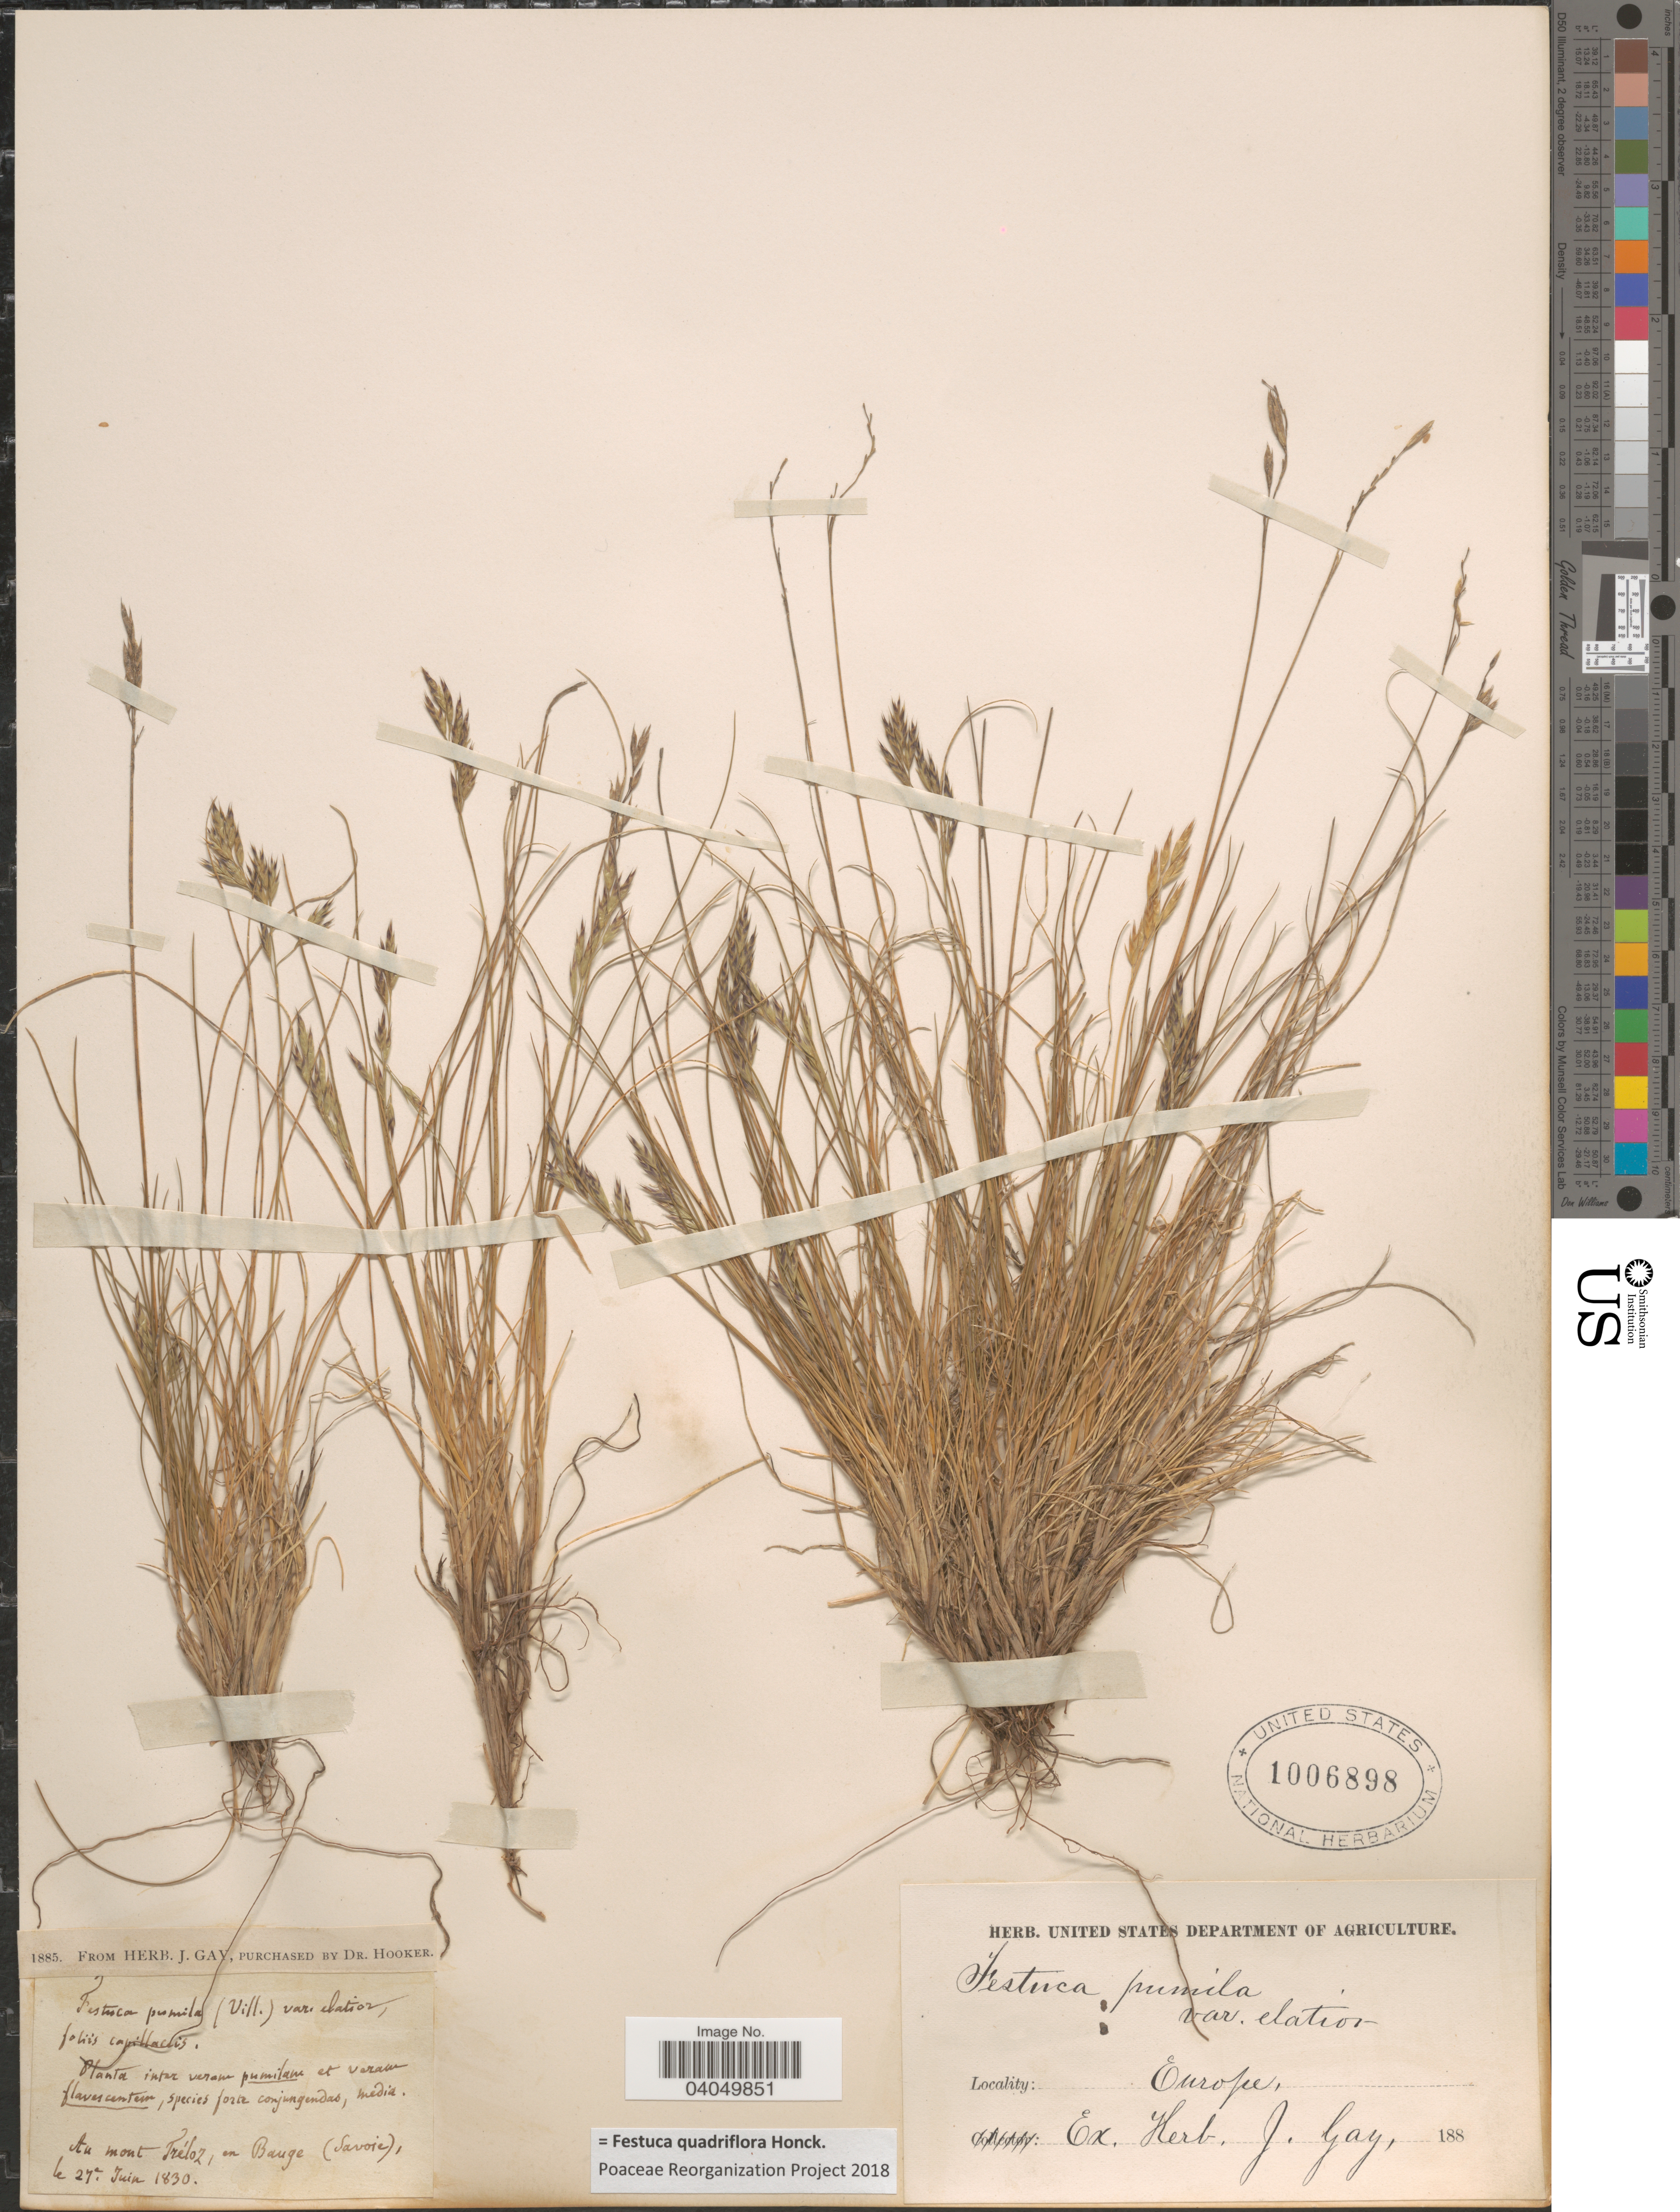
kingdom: Plantae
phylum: Tracheophyta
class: Liliopsida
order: Poales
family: Poaceae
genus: Festuca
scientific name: Festuca quadriflora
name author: Honck.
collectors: ex herb. J. Gay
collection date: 1830-06-27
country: France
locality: Europe. Au mont Trélod, en Bauge (Savoie).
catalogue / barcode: US 1006898